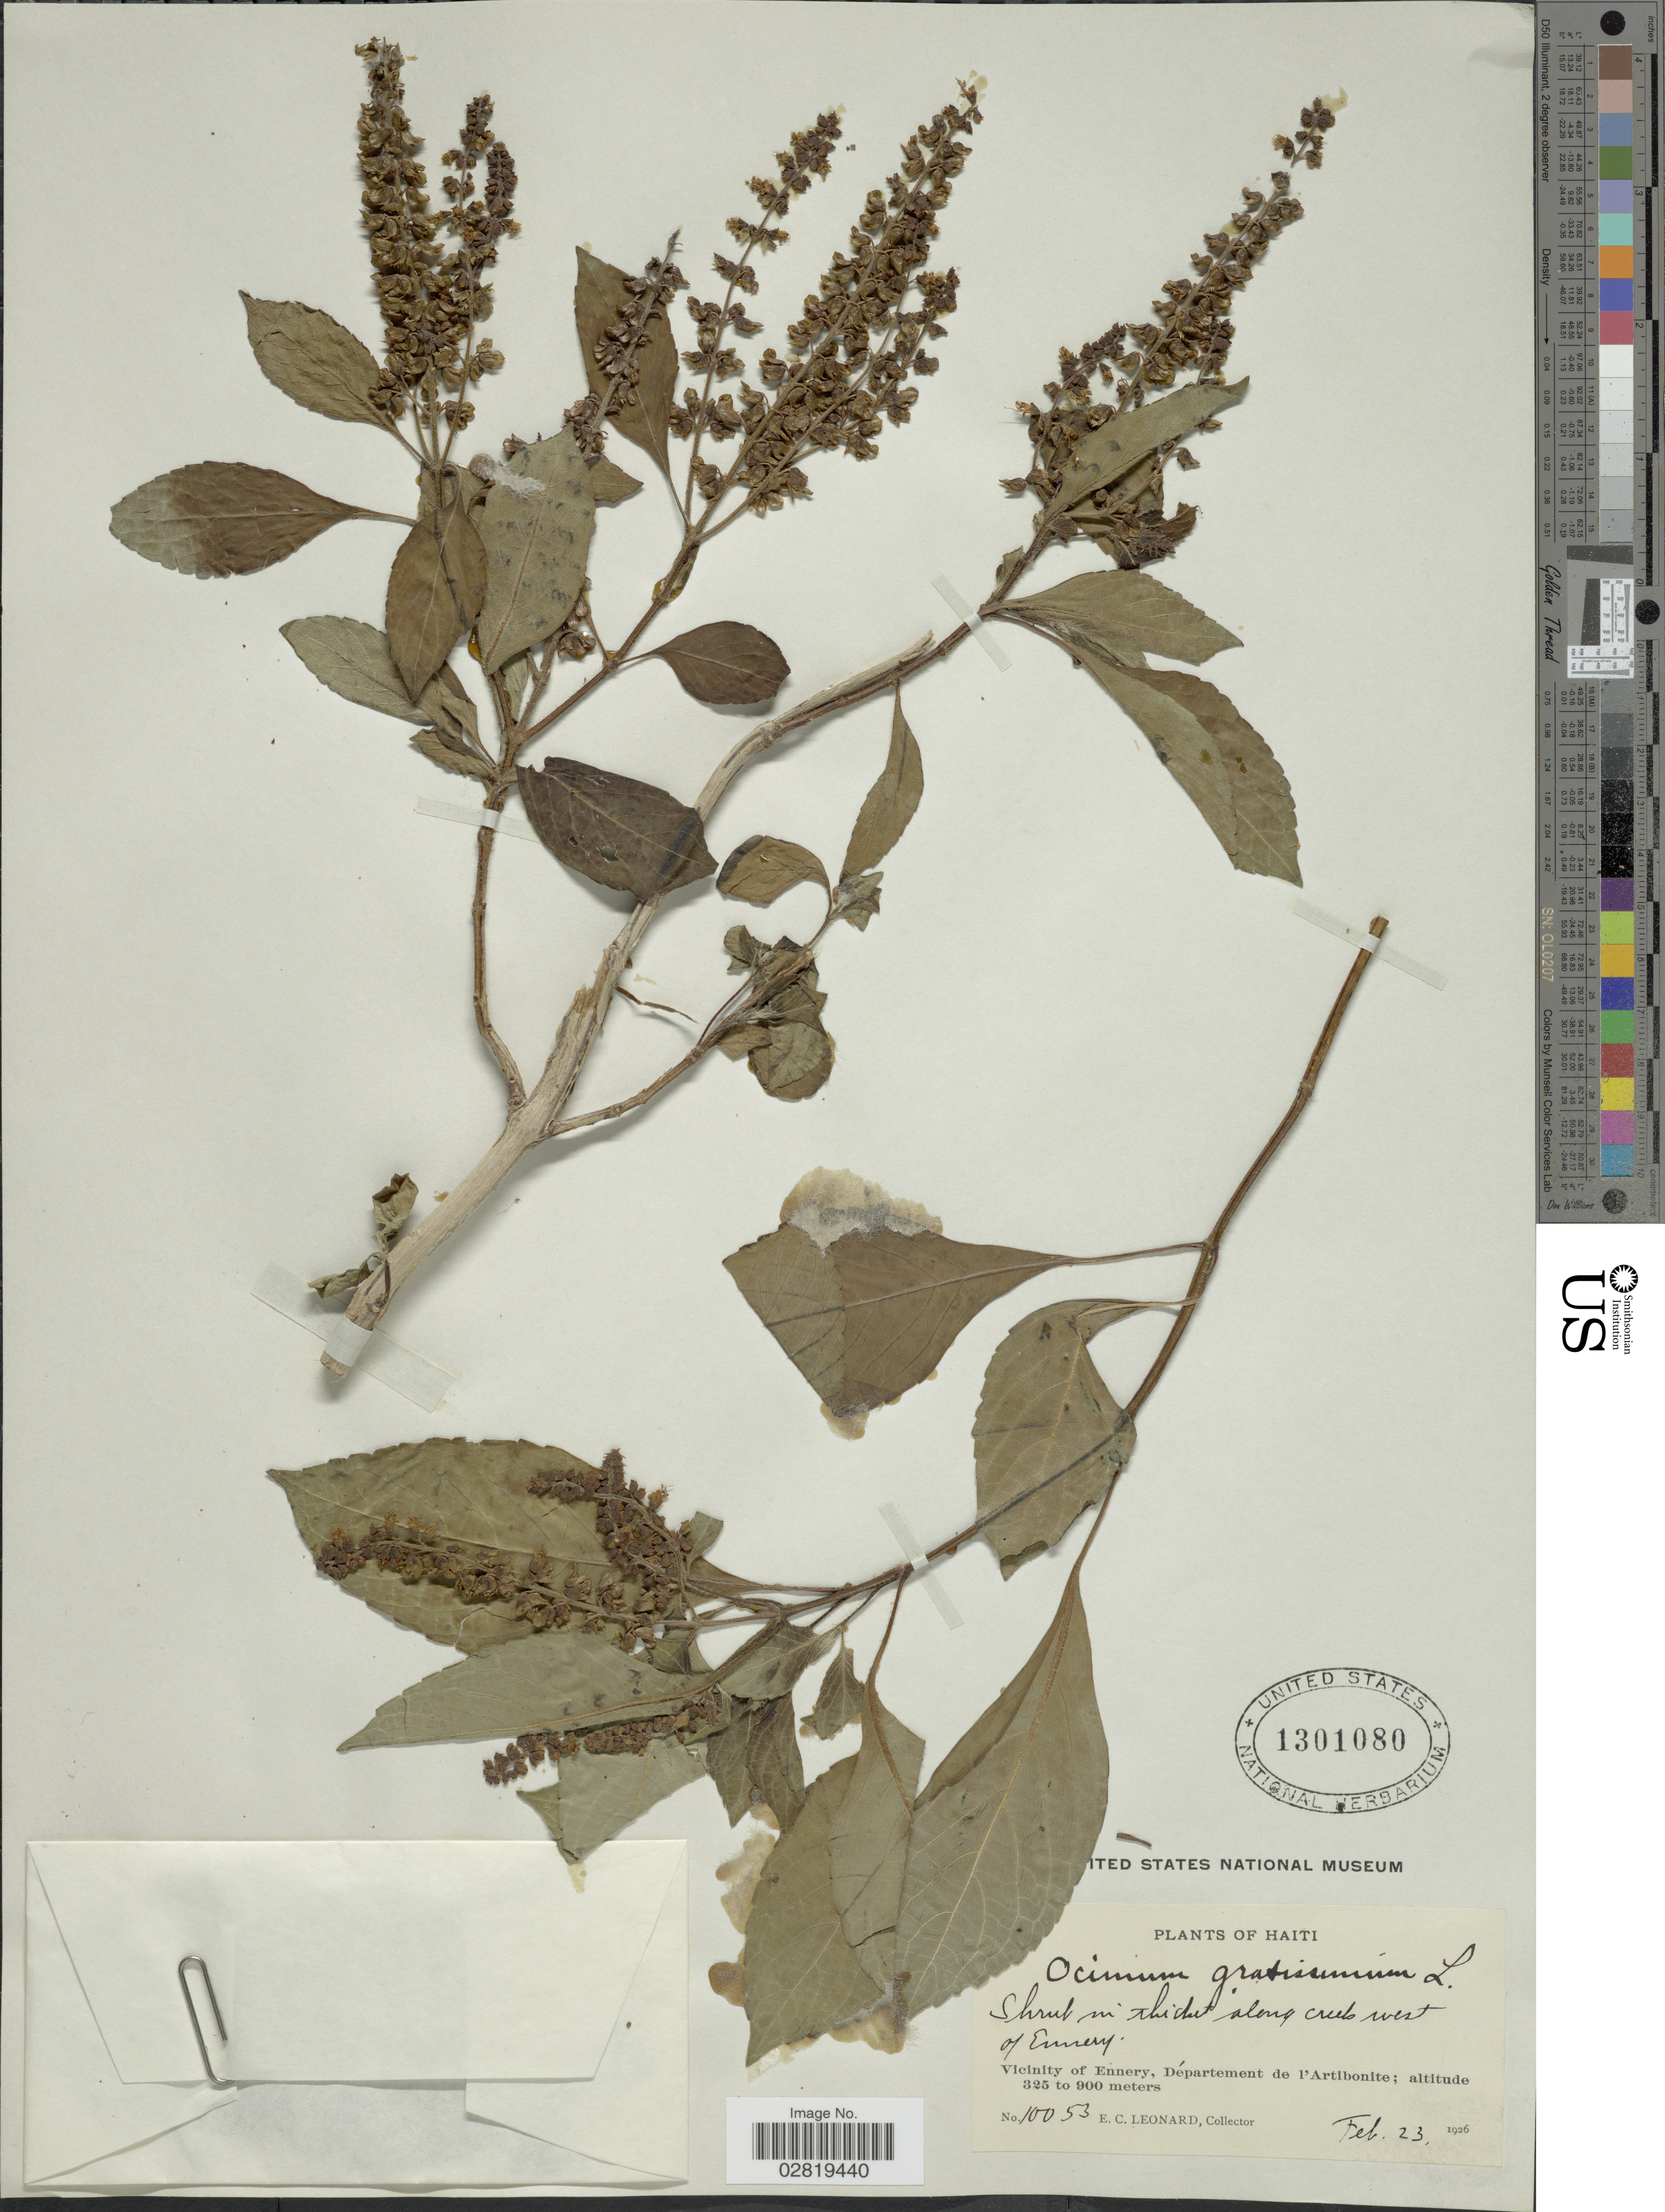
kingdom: Plantae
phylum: Tracheophyta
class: Magnoliopsida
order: Lamiales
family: Lamiaceae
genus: Ocimum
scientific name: Ocimum gratissimum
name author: L.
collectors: E. C. Leonard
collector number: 10053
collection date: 1926-02-23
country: Haiti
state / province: Artibonite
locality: Along creek west of Ennery, Vicinity of Ennery, Département de l'Artibonite.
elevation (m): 325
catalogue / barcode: US 1301080